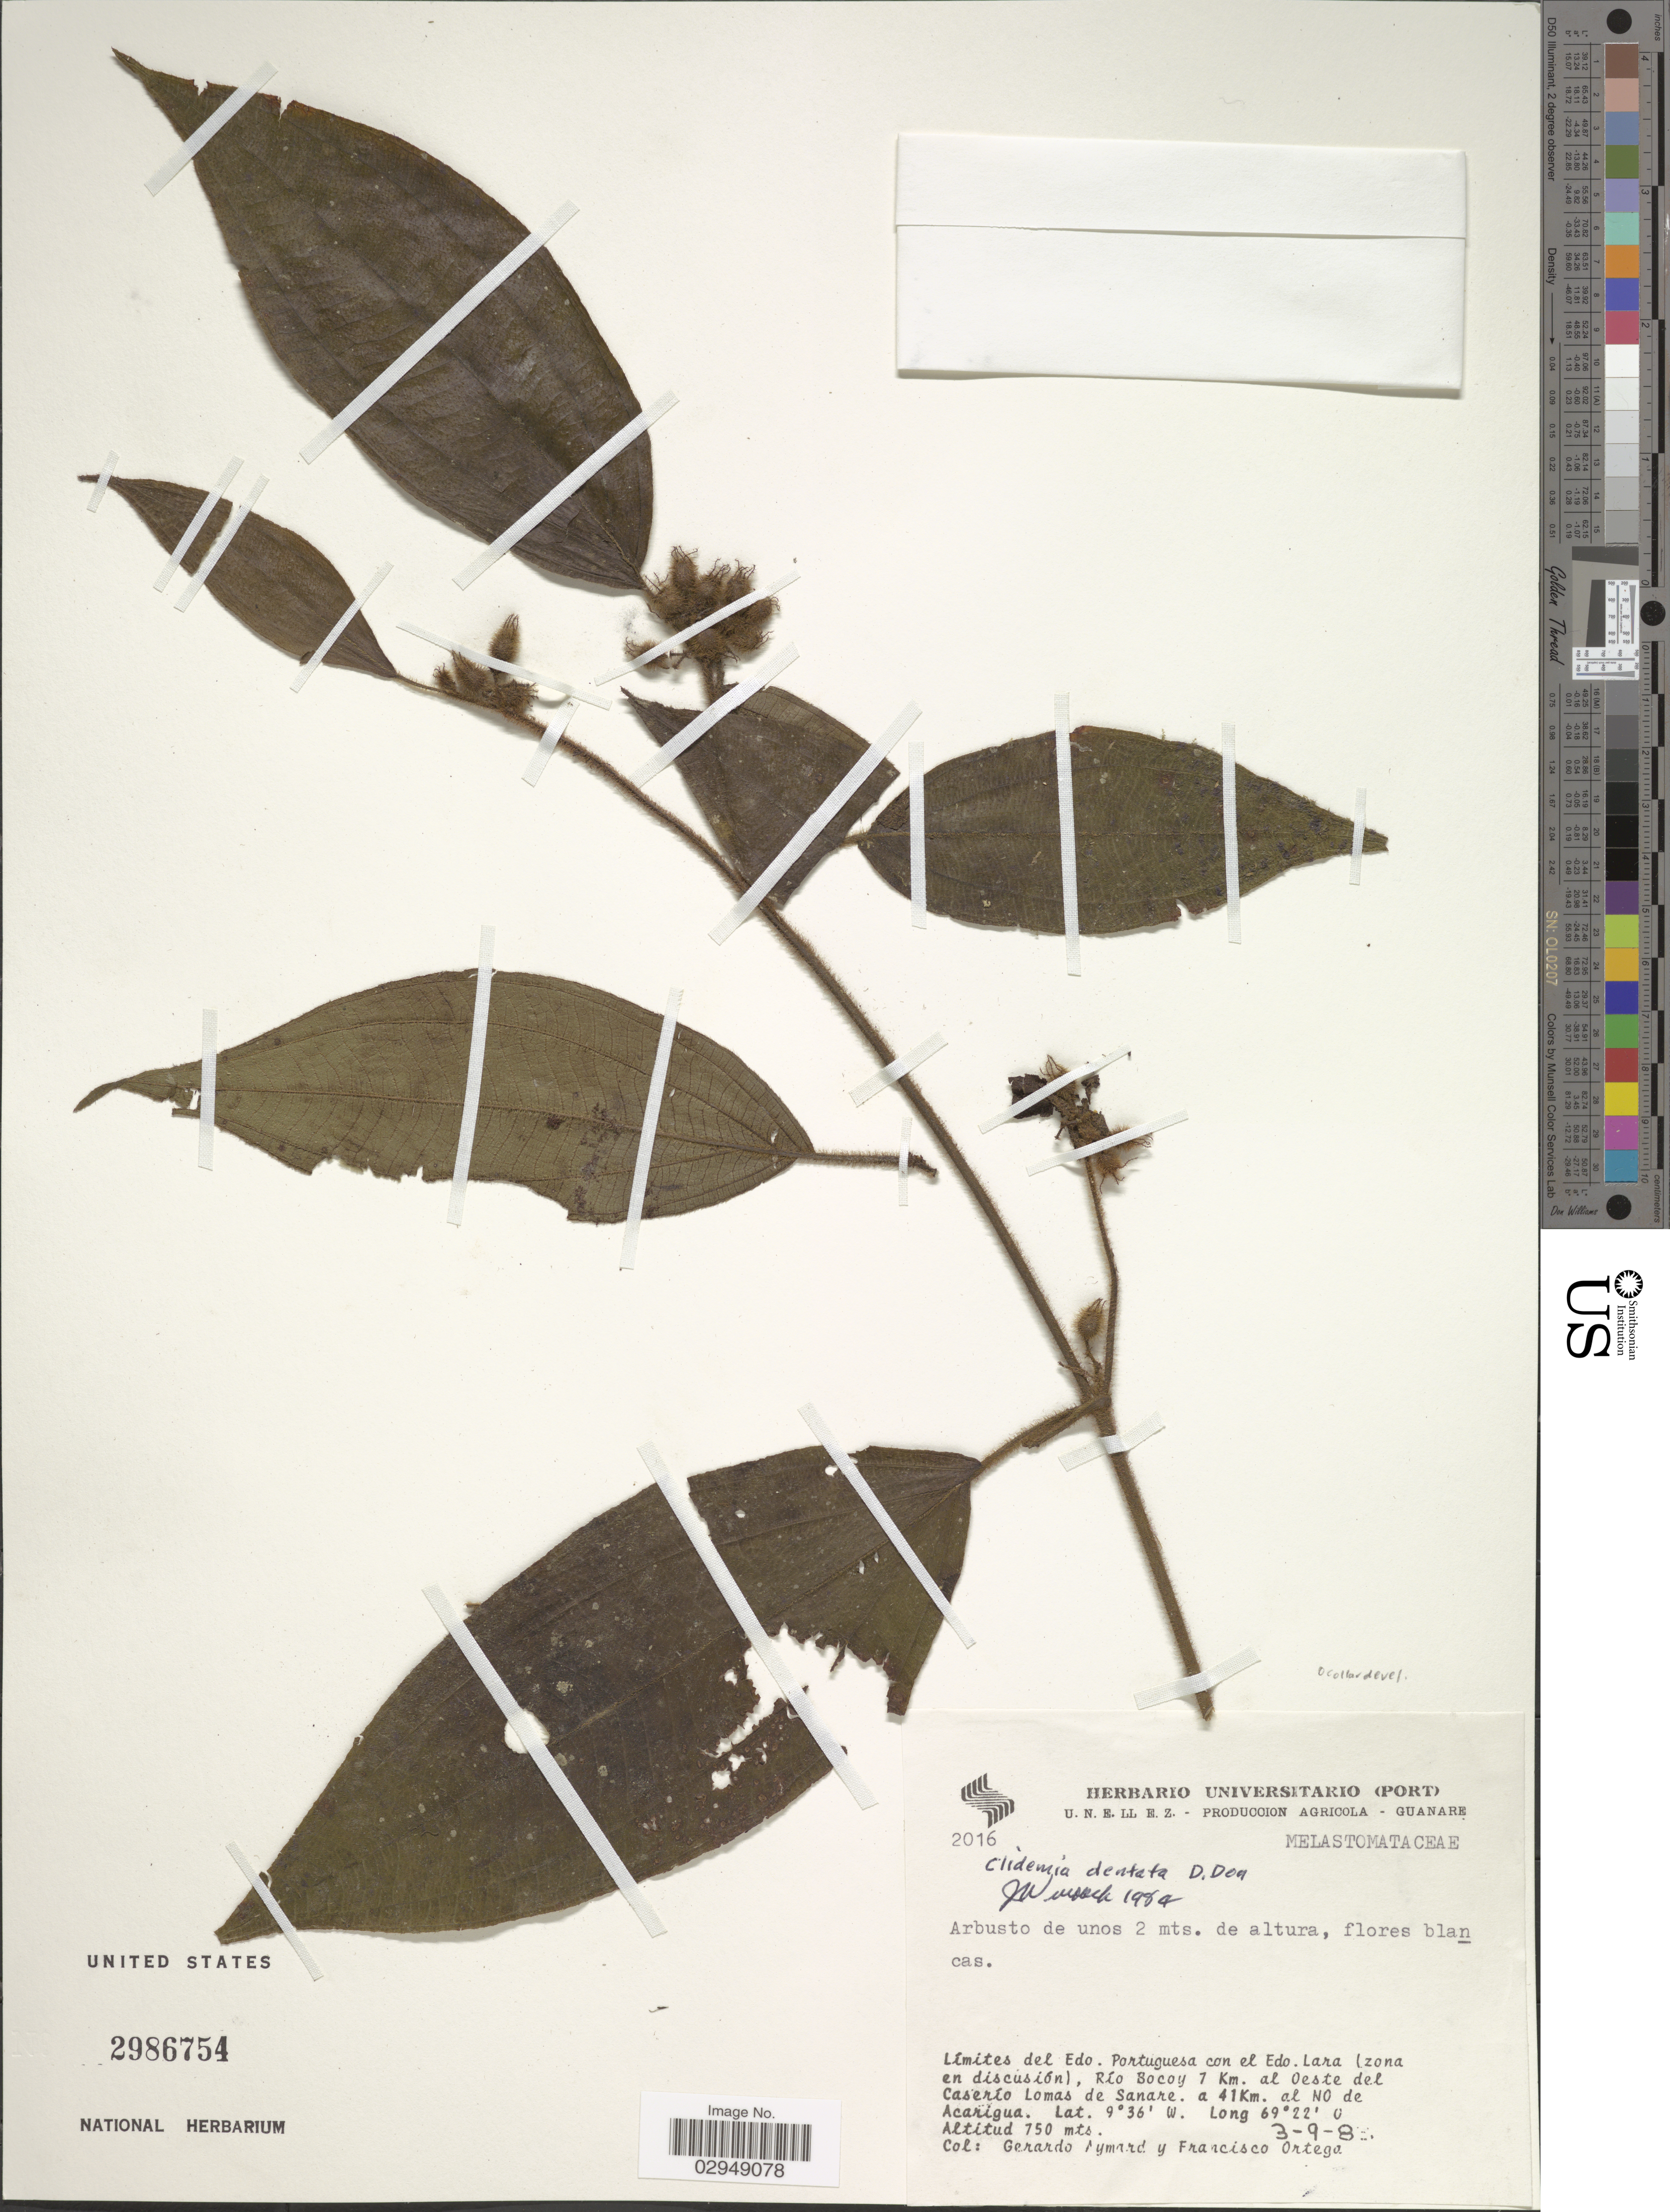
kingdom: Plantae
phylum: Tracheophyta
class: Magnoliopsida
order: Myrtales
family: Melastomataceae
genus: Clidemia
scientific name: Clidemia dentata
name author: D. Don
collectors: G. A. Aymard & F. J. Ortega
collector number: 2016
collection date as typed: Transcribed d/m/y: 3/9/83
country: Venezuela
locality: Límites del Edo. Portuguesa con el Edo. Lara (zona en discusión), Río Bocoy 7 Km. al Oeste del Caserío Lomas de Sanare. a 41Km. al NO de Acarigua.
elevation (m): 750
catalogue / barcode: US 2986754